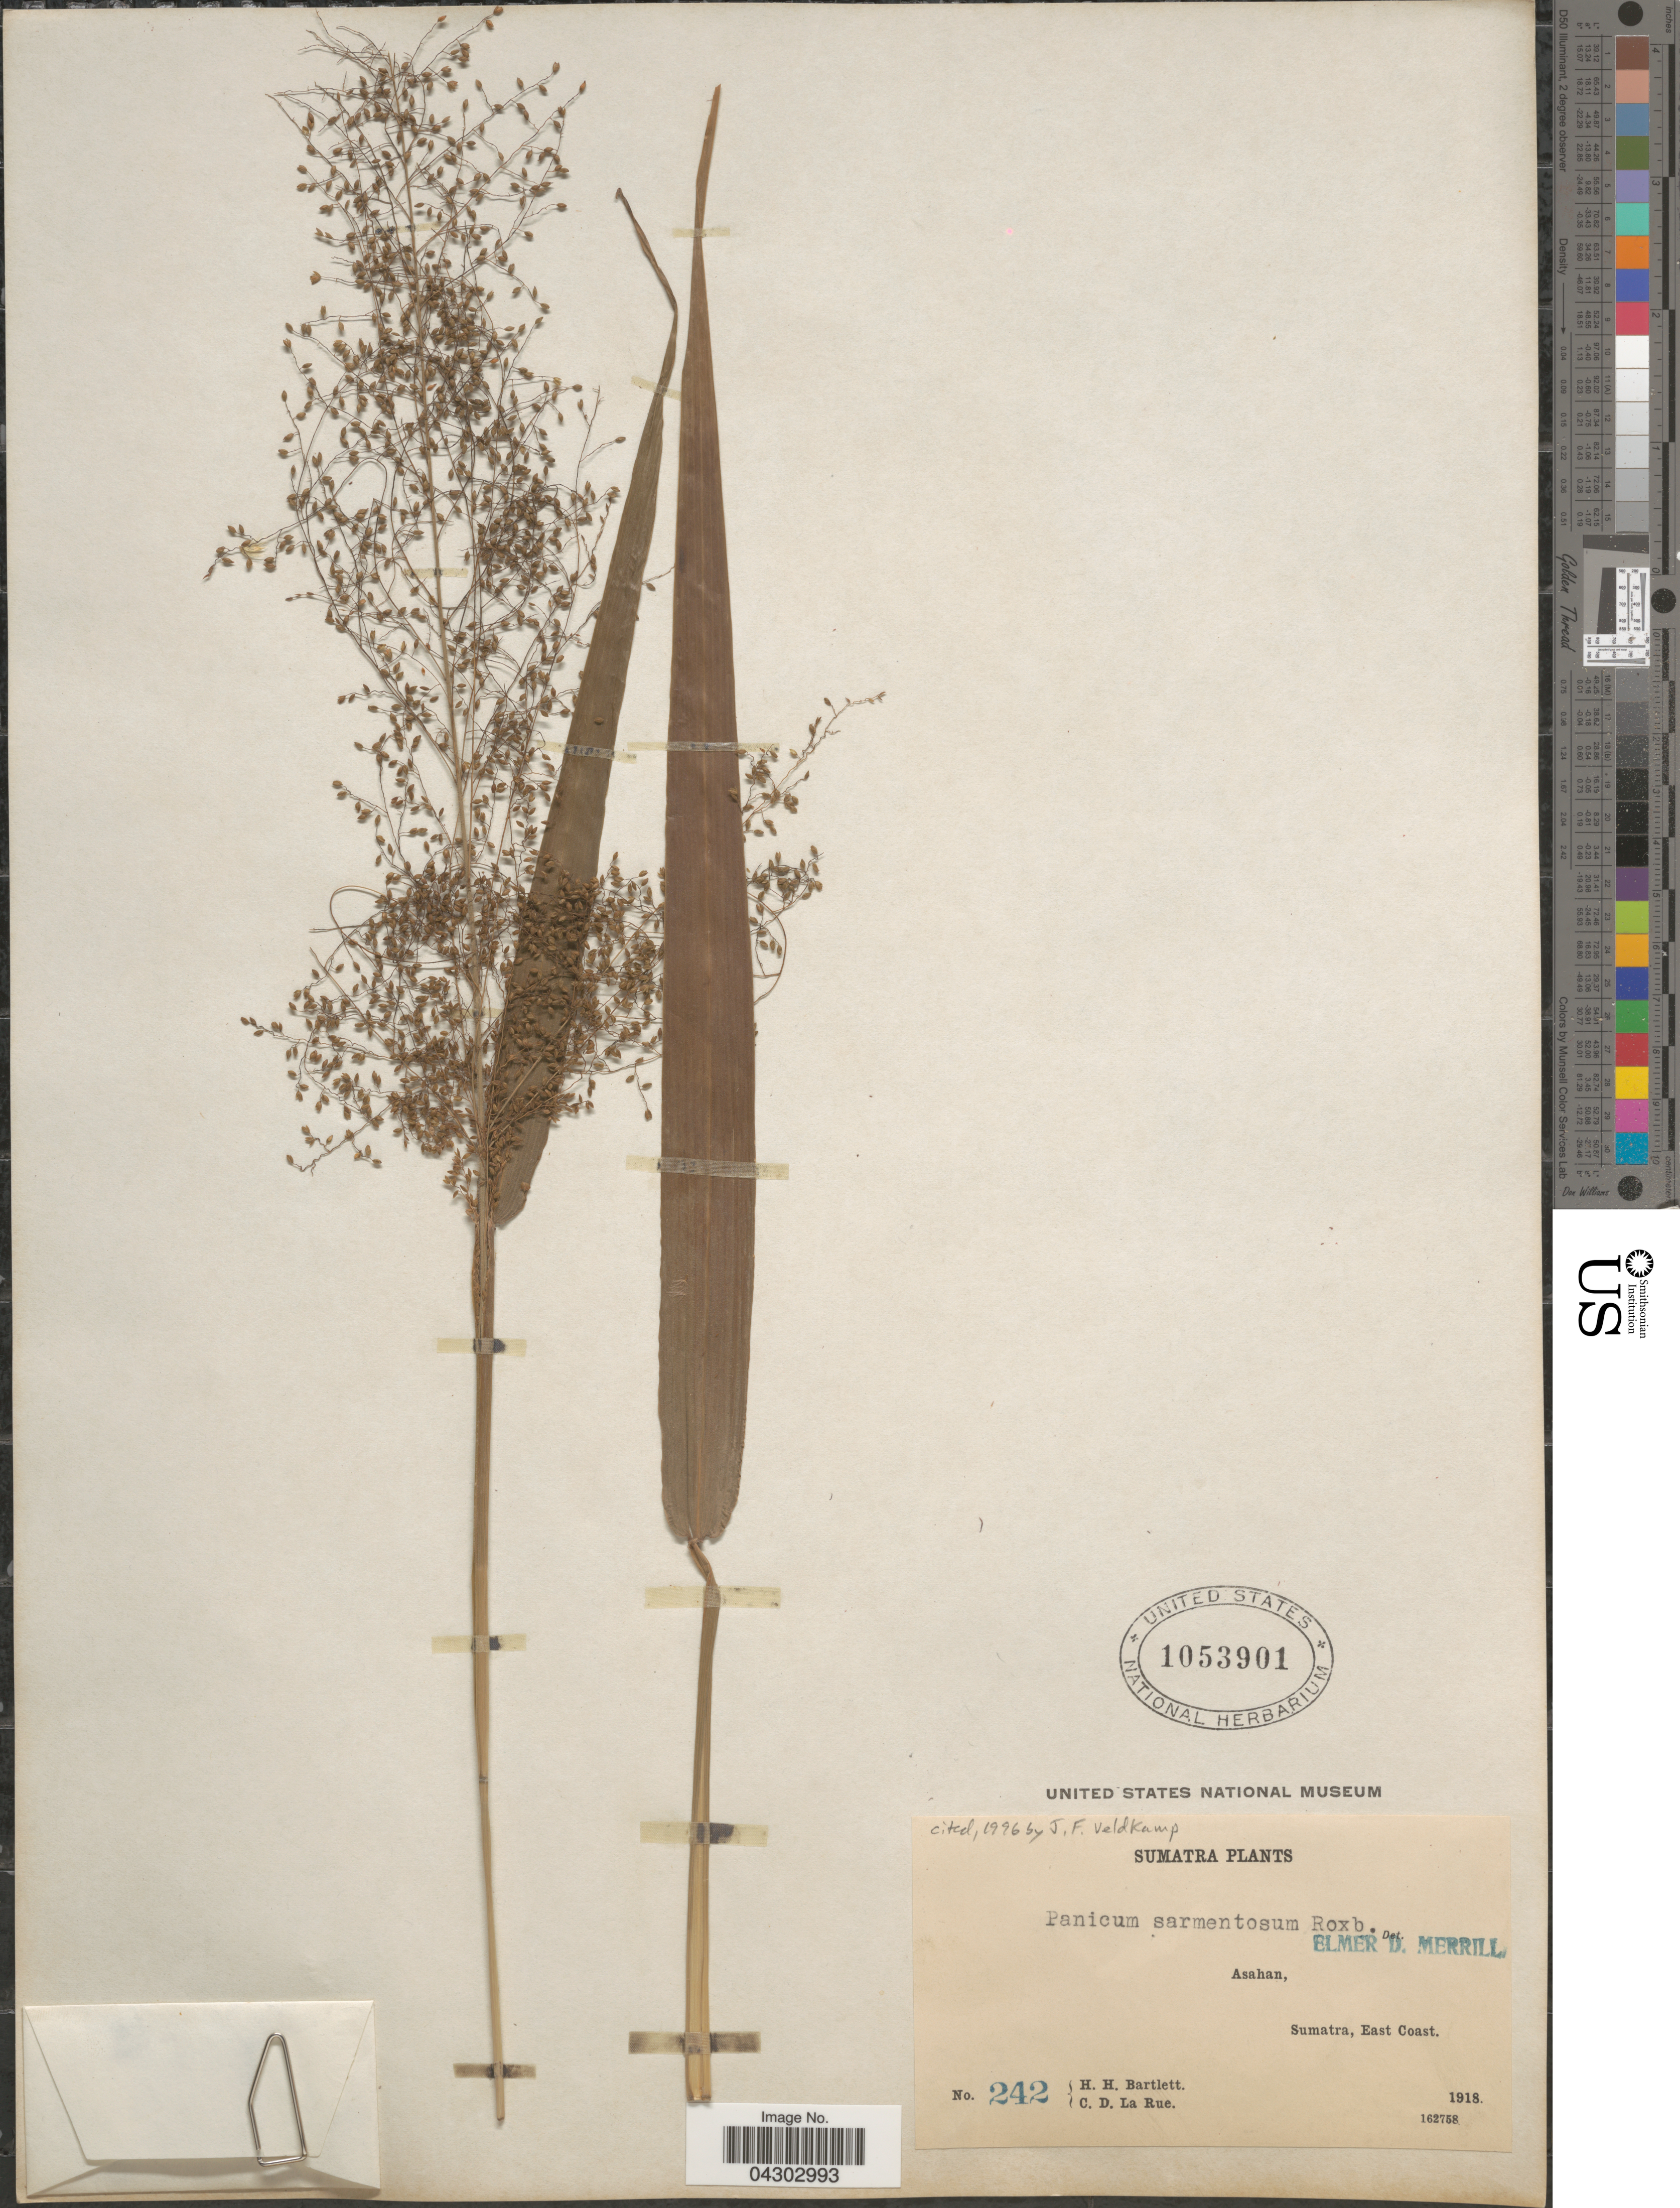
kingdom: Plantae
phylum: Tracheophyta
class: Liliopsida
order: Poales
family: Poaceae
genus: Panicum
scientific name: Panicum sarmentosum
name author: Roxb.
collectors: H. H. Bartlett & C. La Rue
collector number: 242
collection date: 1918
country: Indonesia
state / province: Sumatra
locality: Asahan, East Coast.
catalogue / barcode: US 1053901